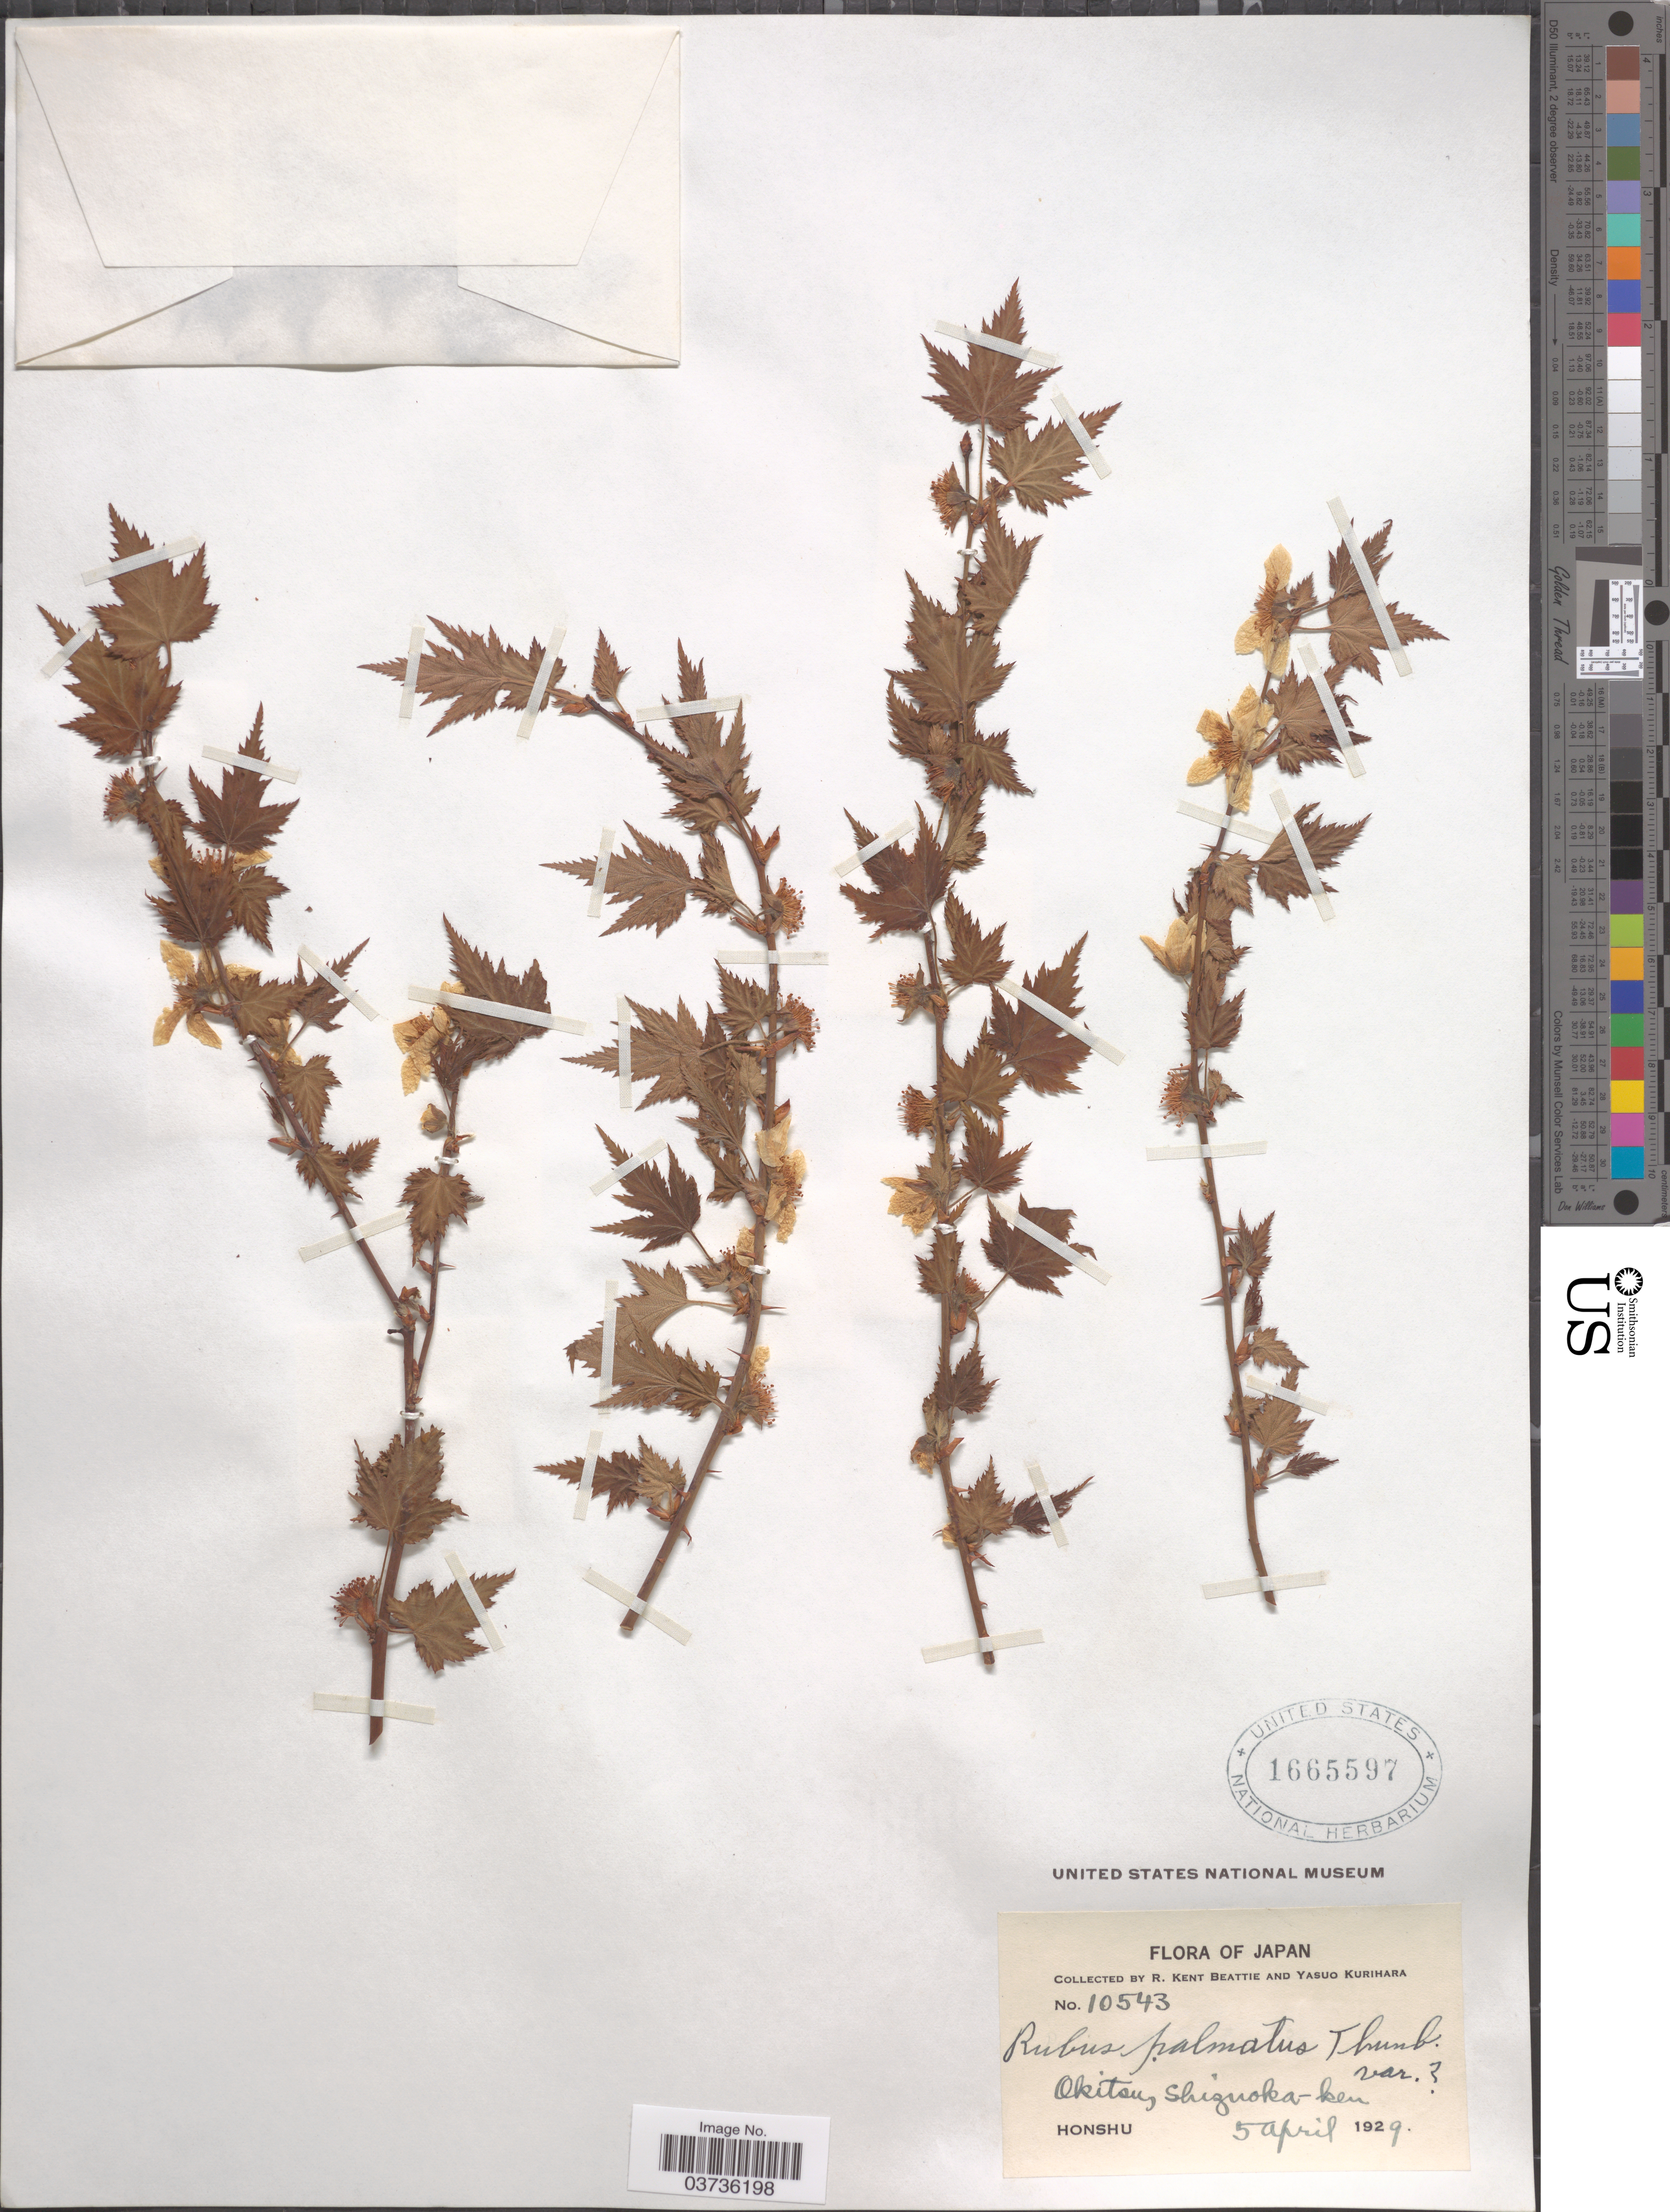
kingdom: Plantae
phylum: Tracheophyta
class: Magnoliopsida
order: Rosales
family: Rosaceae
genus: Rubus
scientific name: Rubus palmatus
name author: Thunb.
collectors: R. K. Beattie & Y. Kurihara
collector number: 10543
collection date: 1929-04-05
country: Japan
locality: Okitsu, Shizuoka-ken. Honshu.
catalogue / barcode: US 1665597